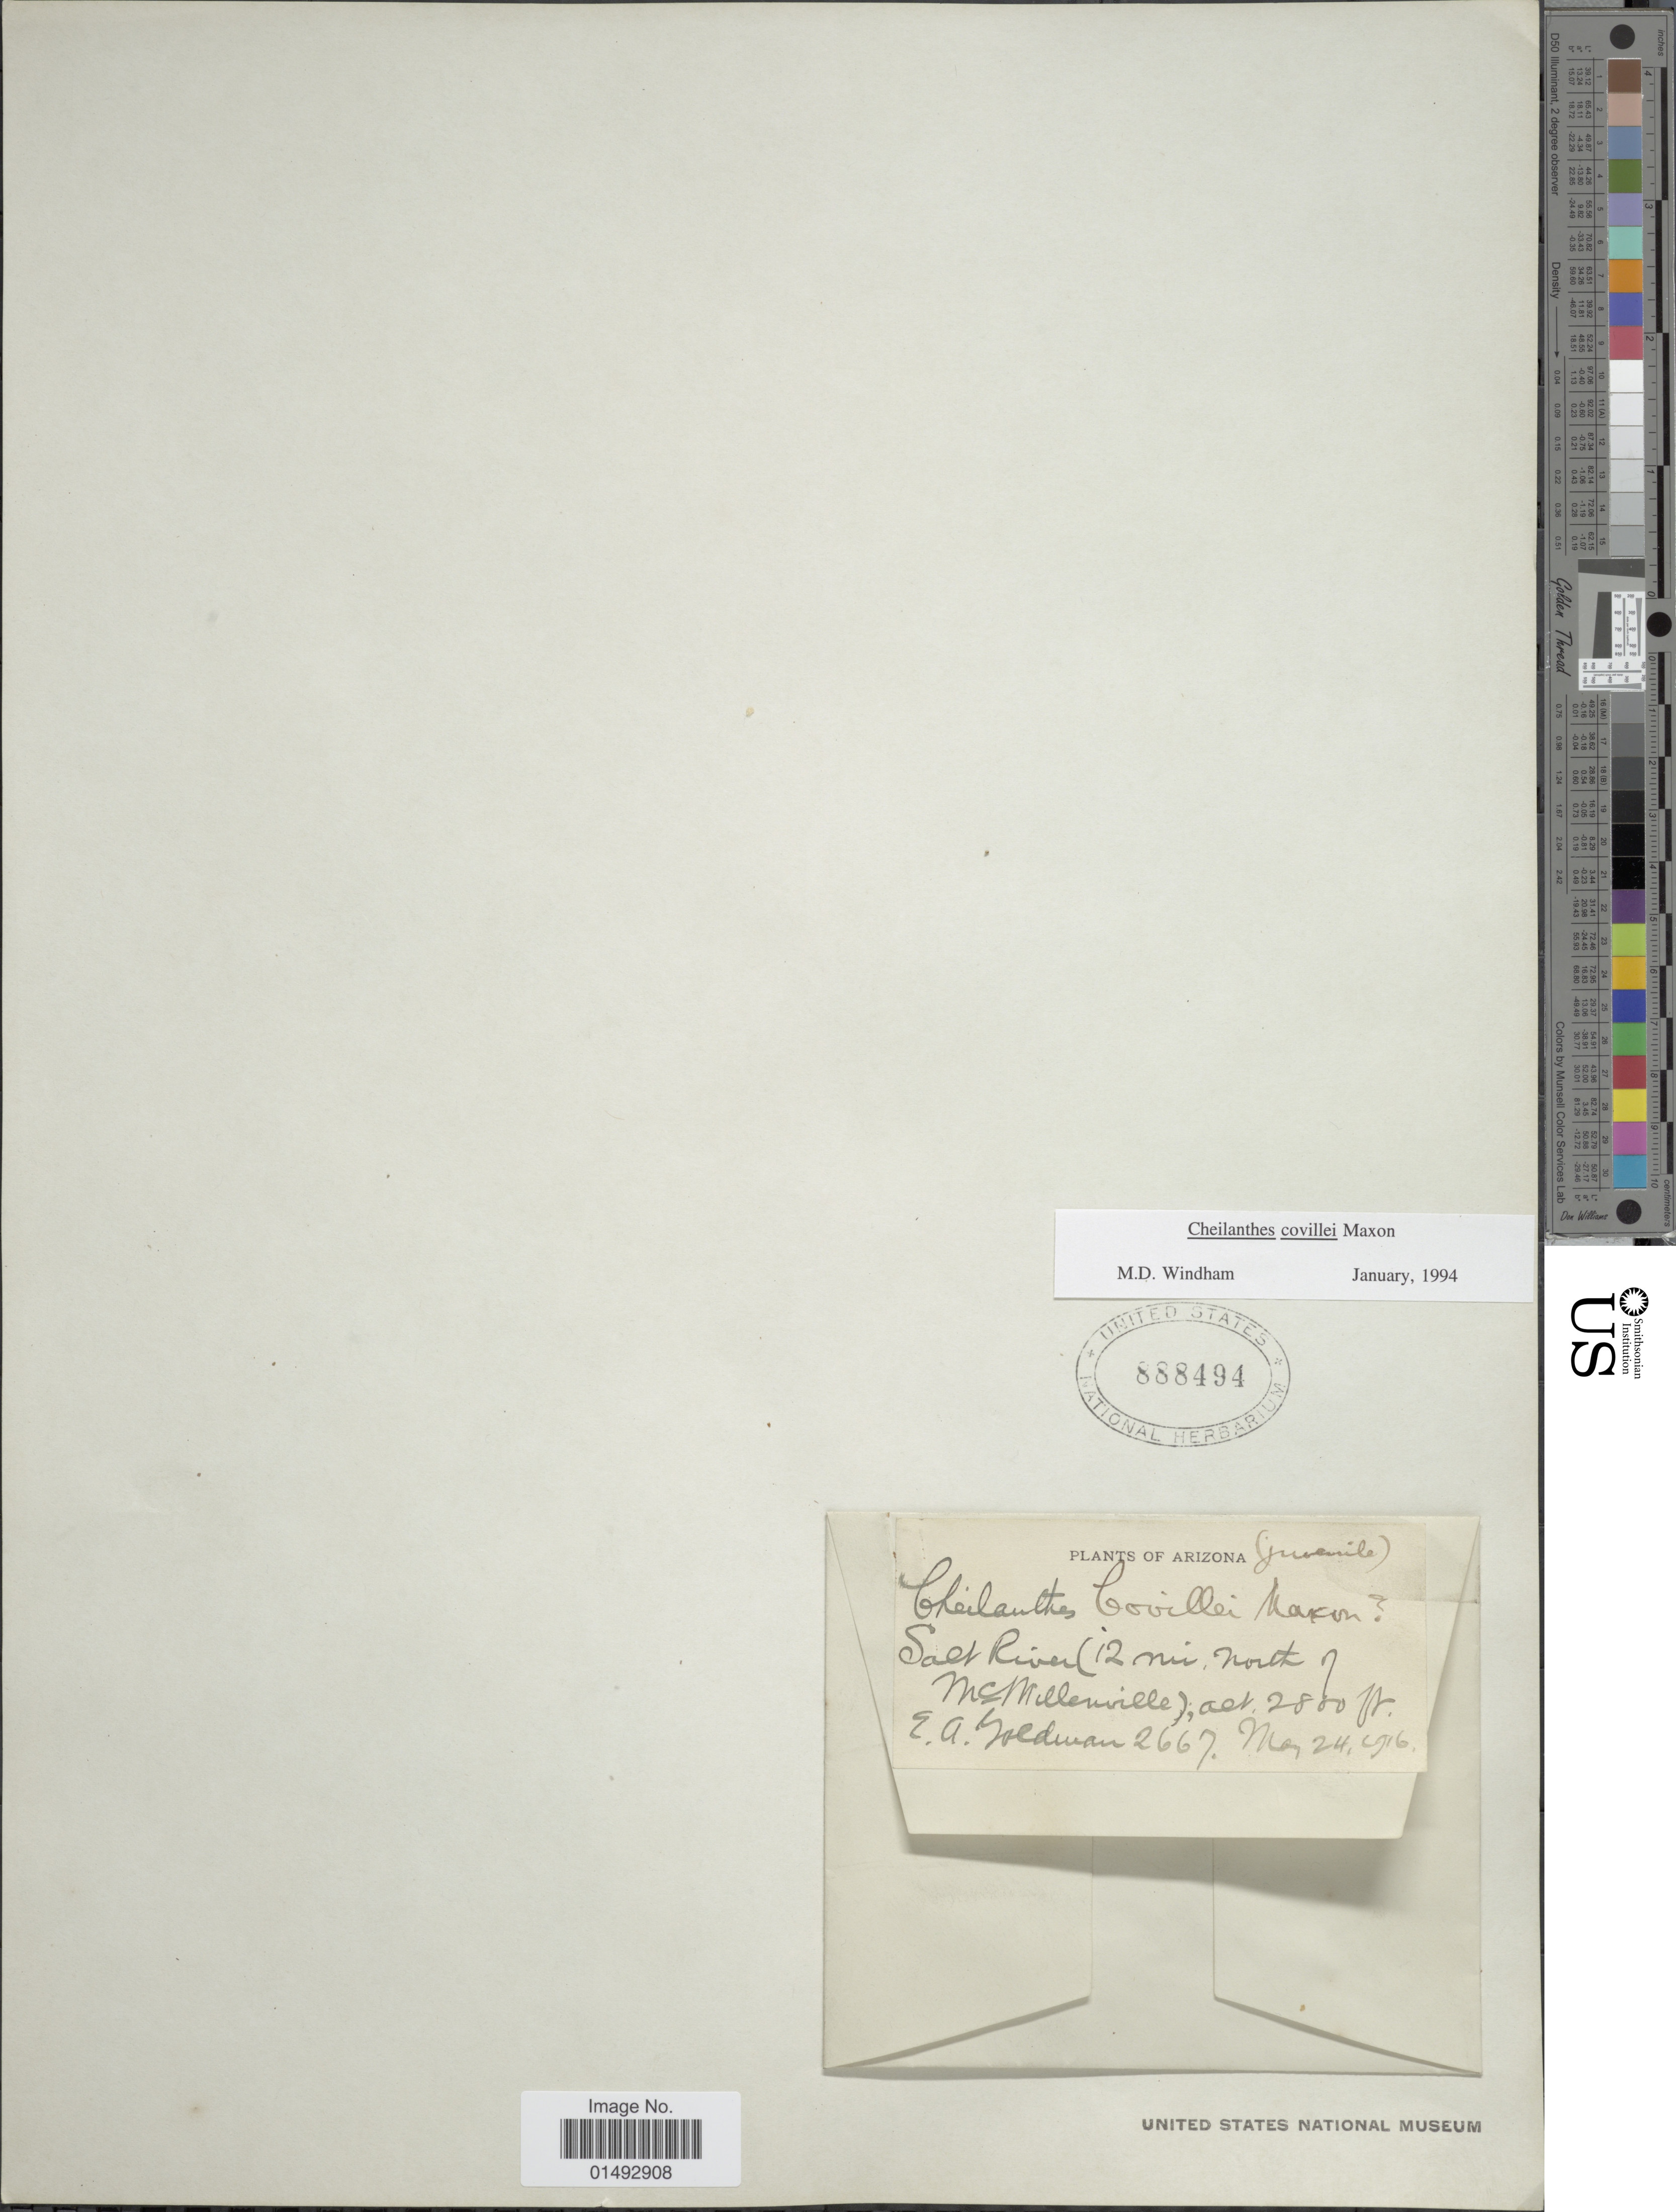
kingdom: Plantae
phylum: Tracheophyta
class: Polypodiopsida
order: Polypodiales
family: Pteridaceae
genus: Myriopteris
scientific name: Myriopteris covillei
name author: (Maxon) Á. Löve & D. Löve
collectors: E. A. Goldman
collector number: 2667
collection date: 1916-03-24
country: United States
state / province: Arizona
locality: Salt River (12 mi. north of McMillenville)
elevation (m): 853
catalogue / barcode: US 888494